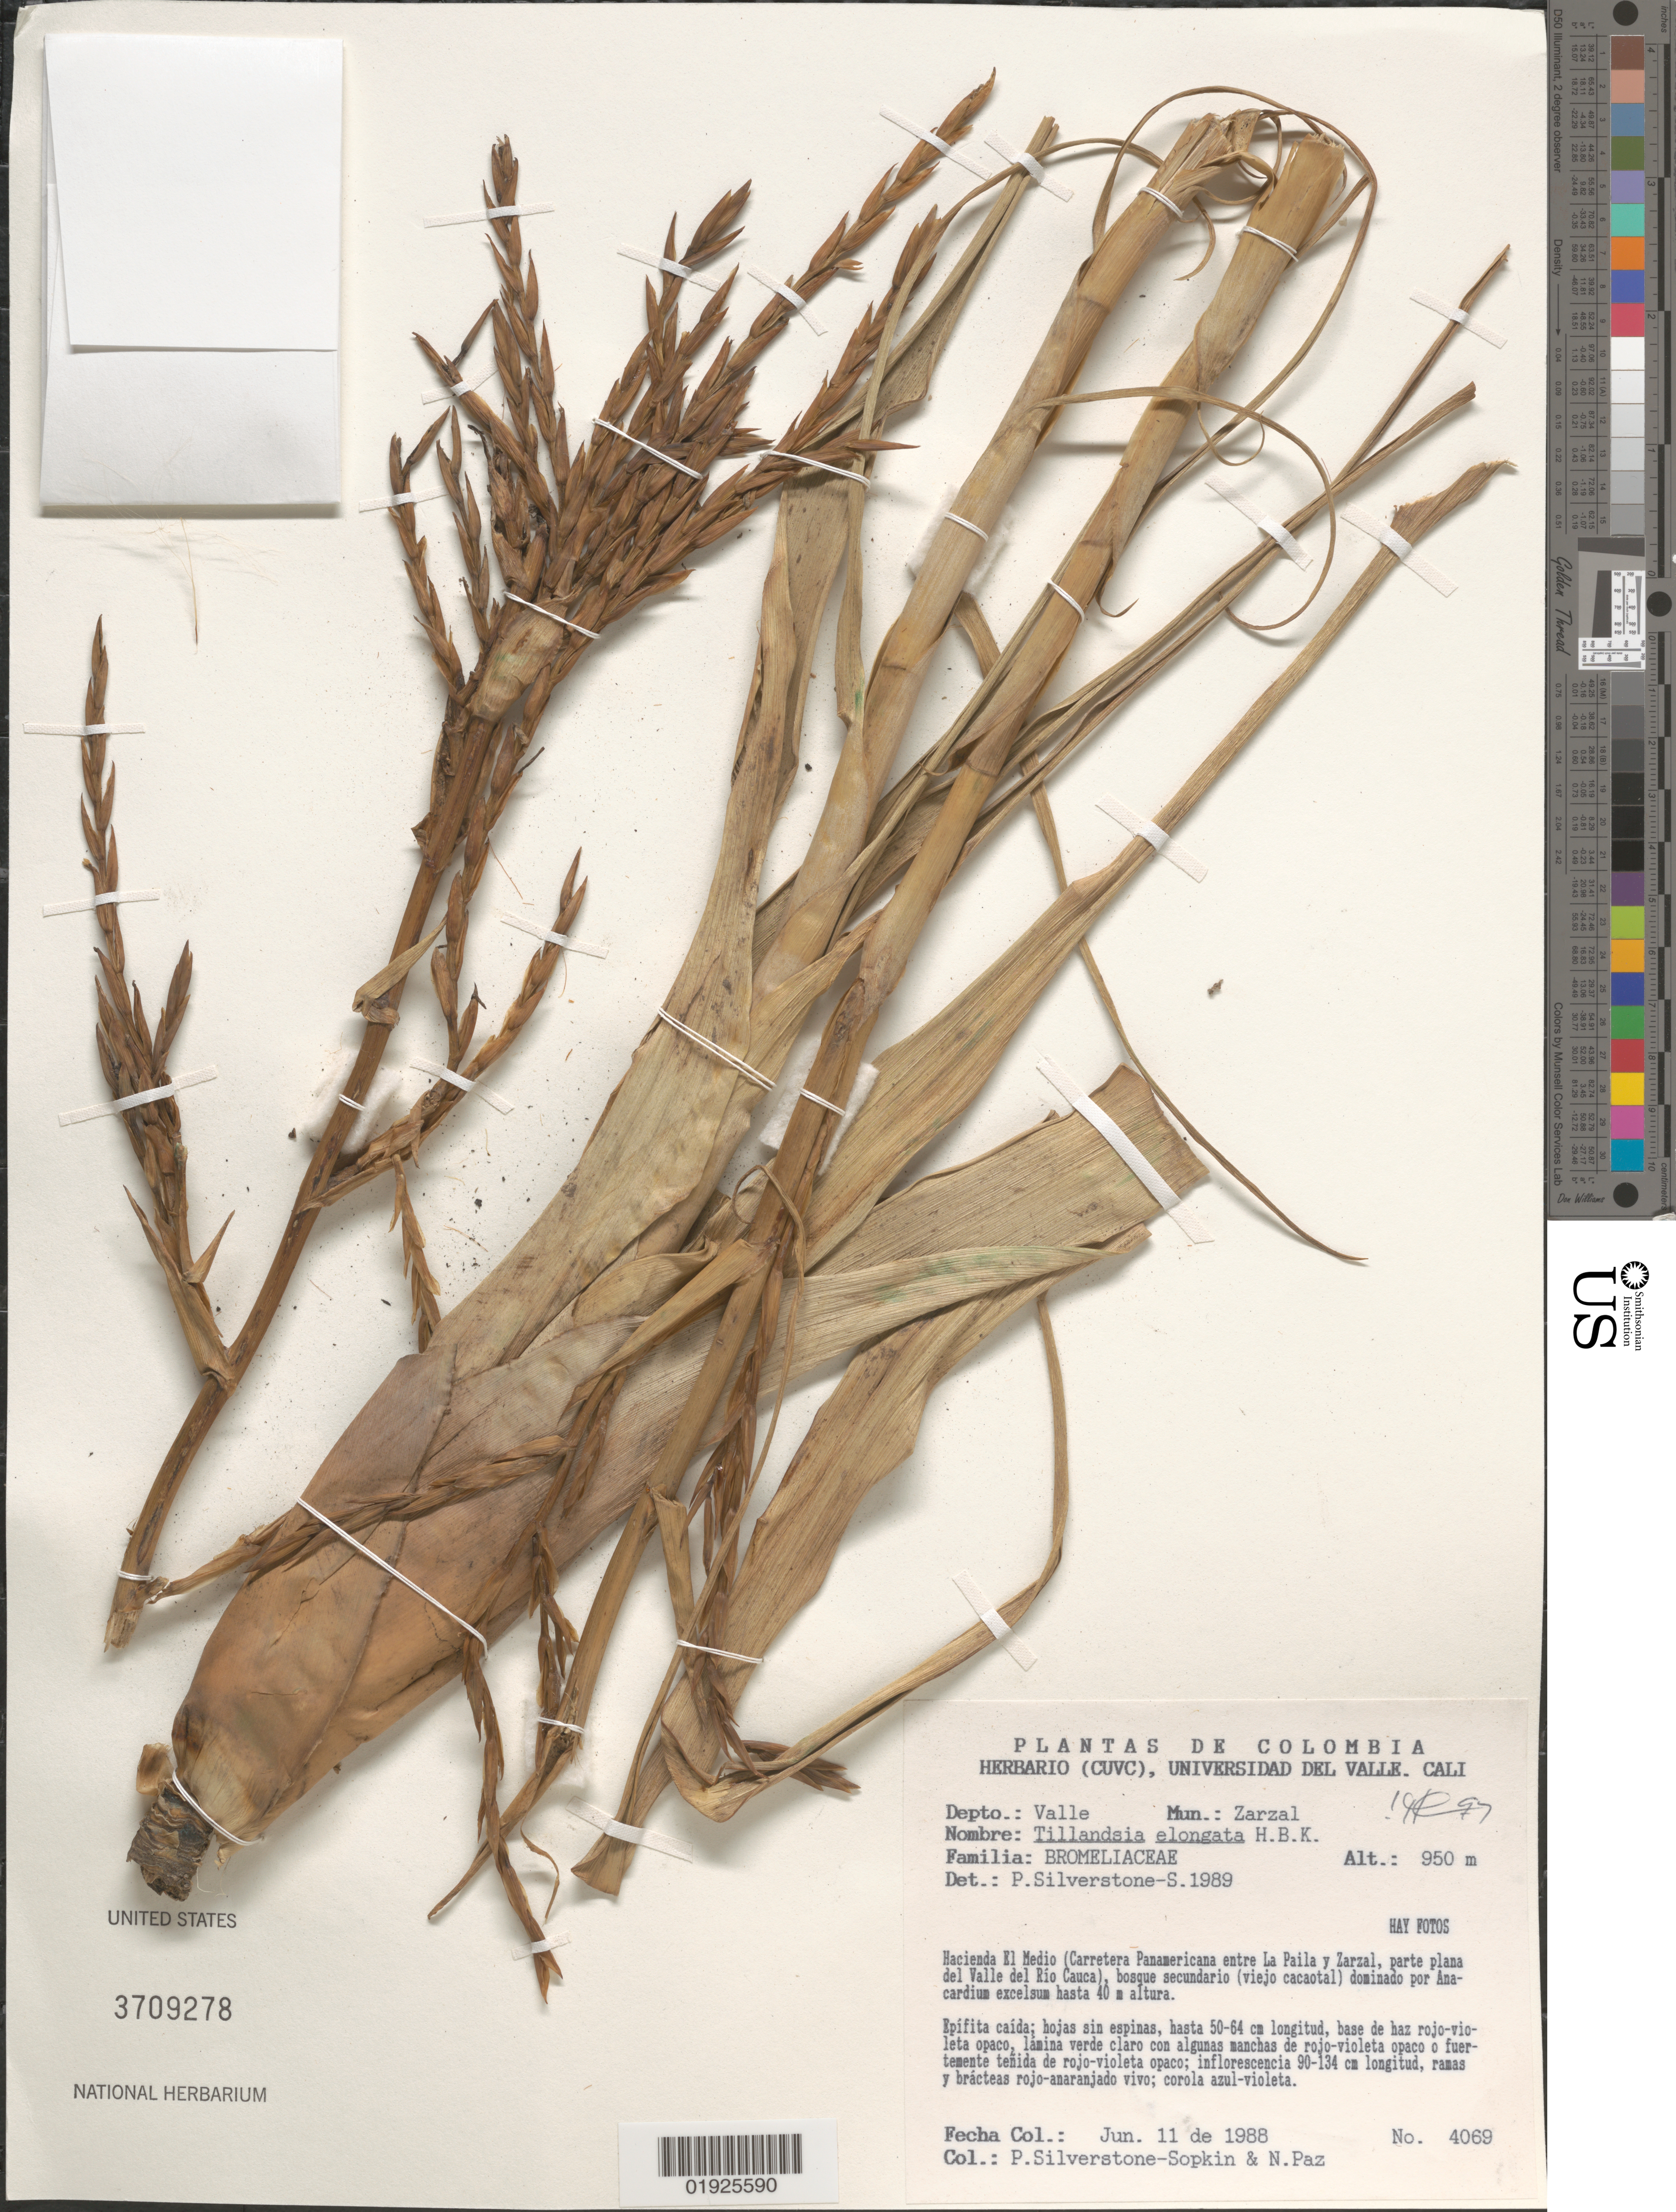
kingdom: Plantae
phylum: Tracheophyta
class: Liliopsida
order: Poales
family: Bromeliaceae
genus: Tillandsia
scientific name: Tillandsia elongata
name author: Kunth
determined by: Silverstone-Sopkin, P. A.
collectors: P. A. Silverstone-Sopkin & N. Paz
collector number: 4069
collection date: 1988-06-11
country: Colombia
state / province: Valle del Cauca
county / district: Zarzal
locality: Hacienda El Medio (Carretera Panamericana entre La Paila y Zarzal, parte plana del Valle del Rio Cauca).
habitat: Bosque secundario.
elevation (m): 950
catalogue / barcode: US 3709278